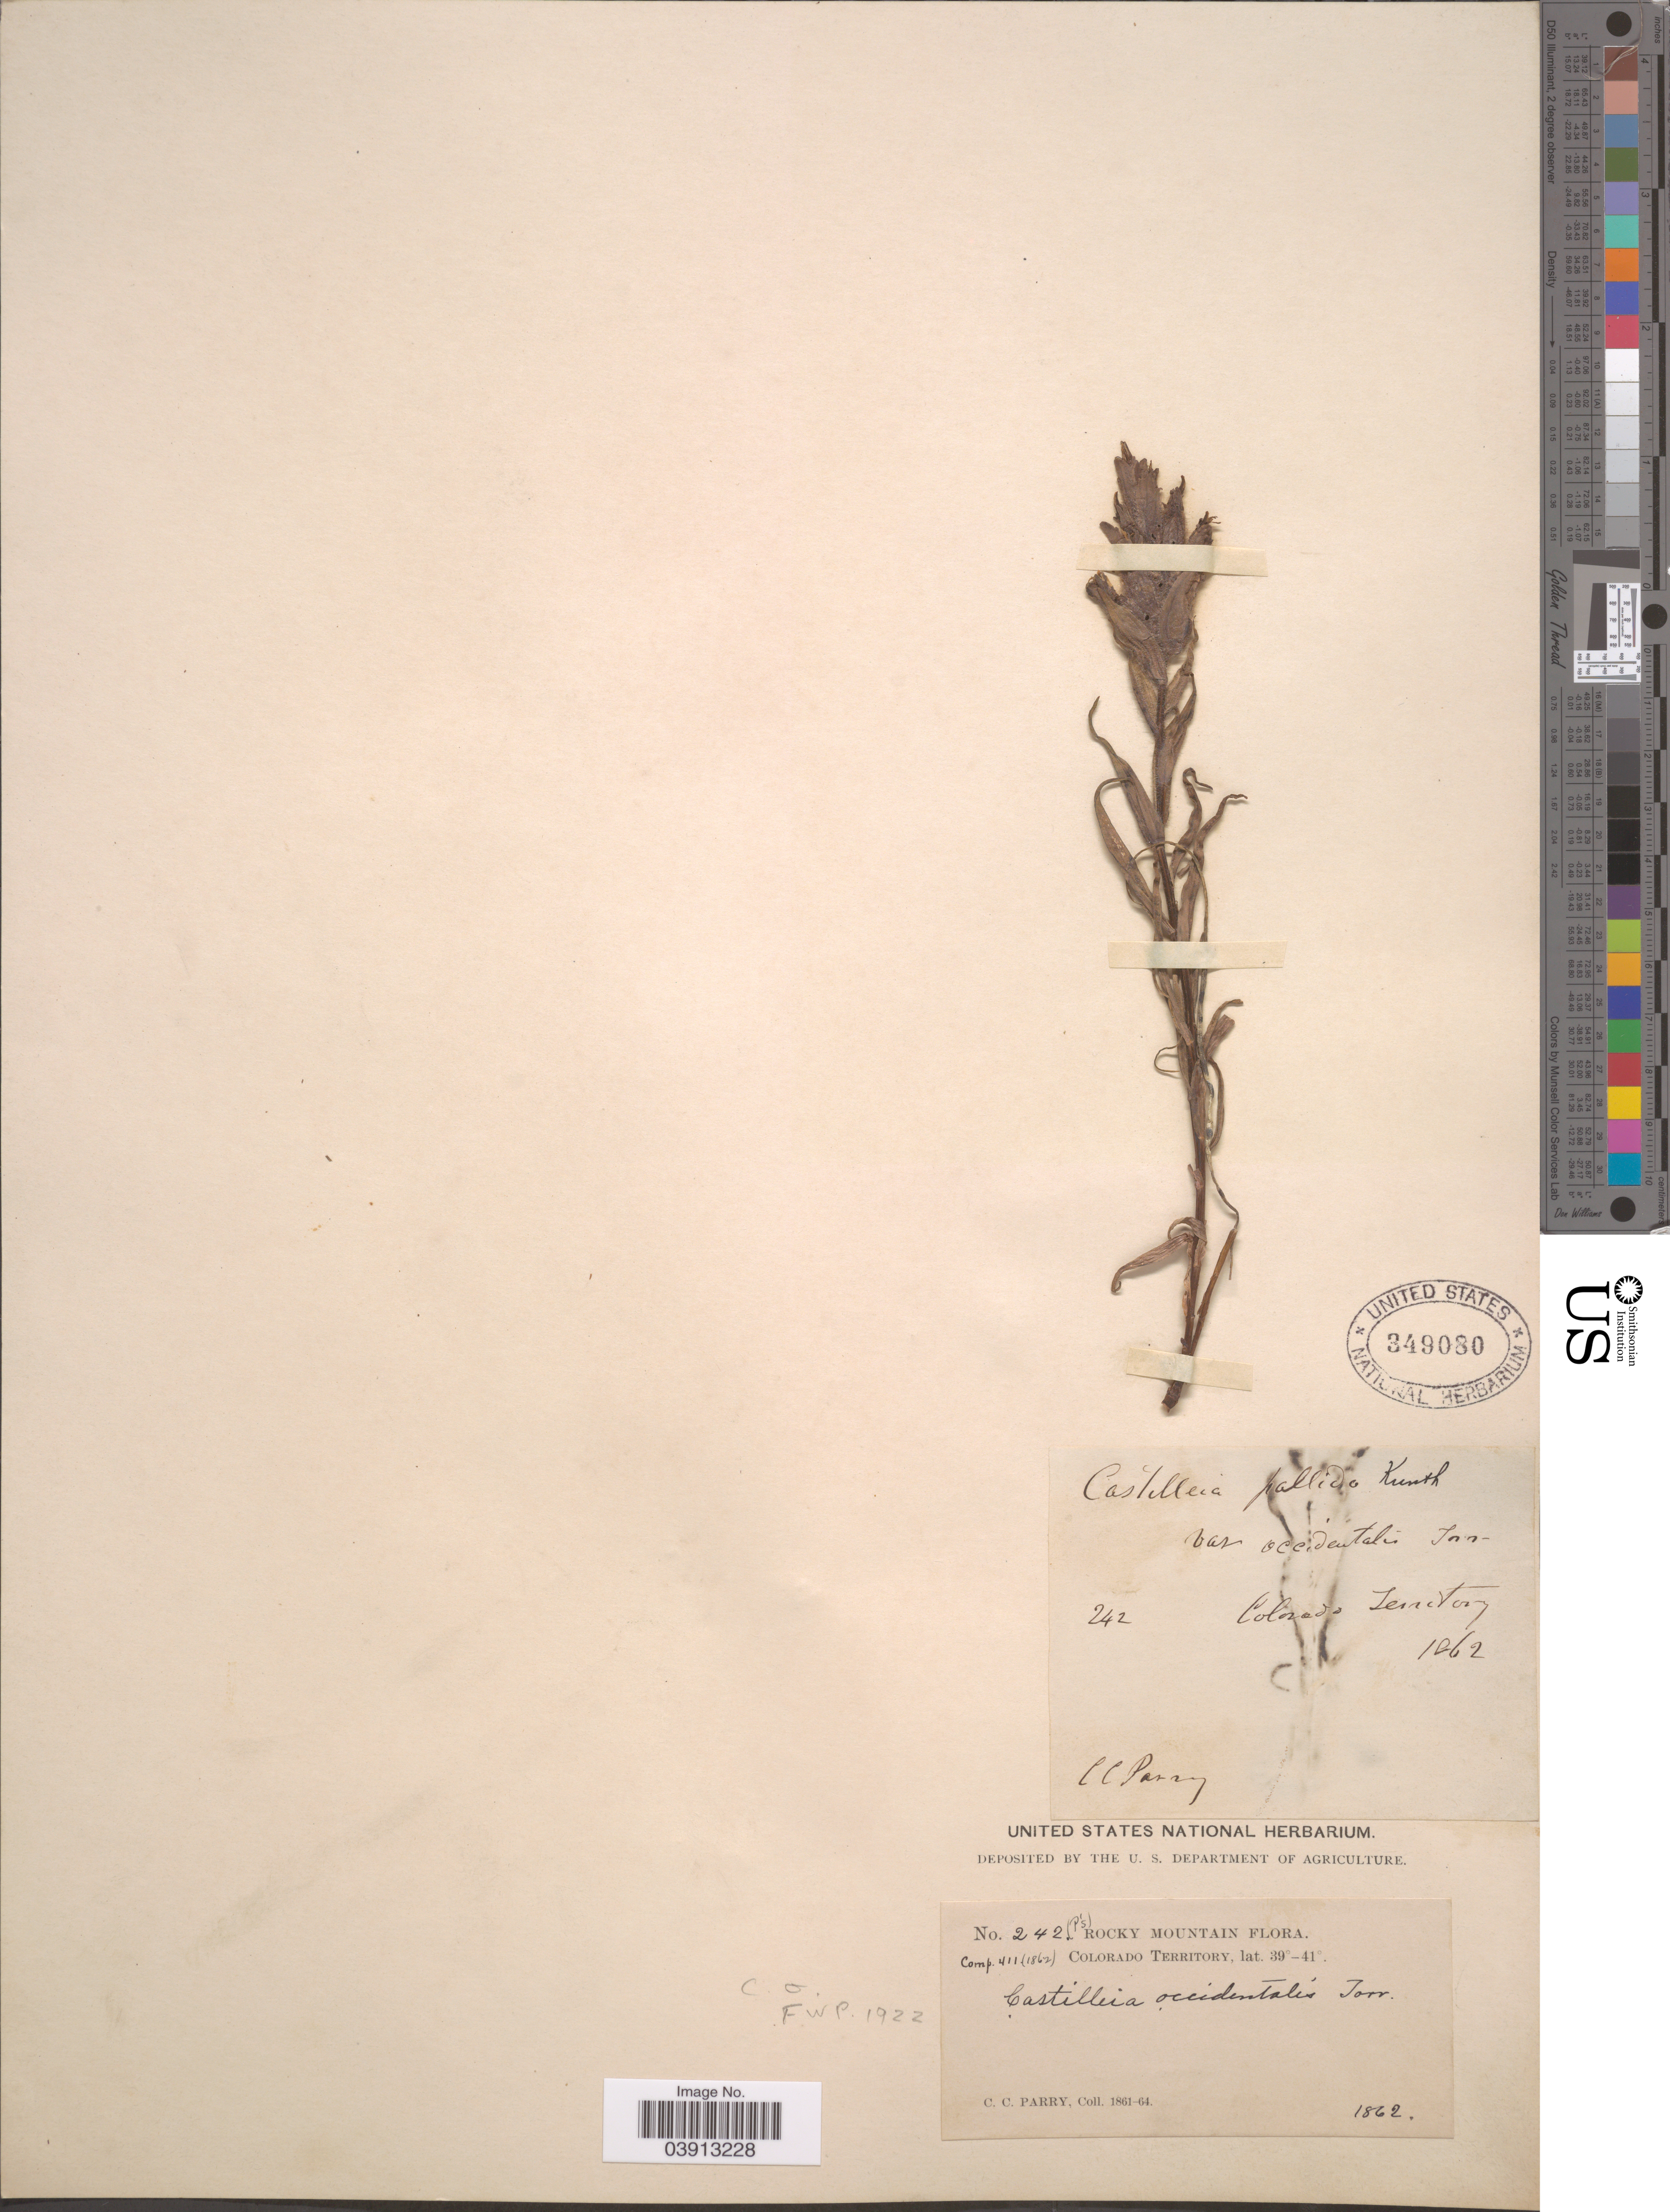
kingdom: Plantae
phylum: Tracheophyta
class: Magnoliopsida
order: Lamiales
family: Orobanchaceae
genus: Castilleja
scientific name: Castilleja occidentalis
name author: Torr.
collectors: C. C. Parry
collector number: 242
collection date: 1862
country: United States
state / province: Colorado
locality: Colorado Territory. Rocky Mountain.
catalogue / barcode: US 349080